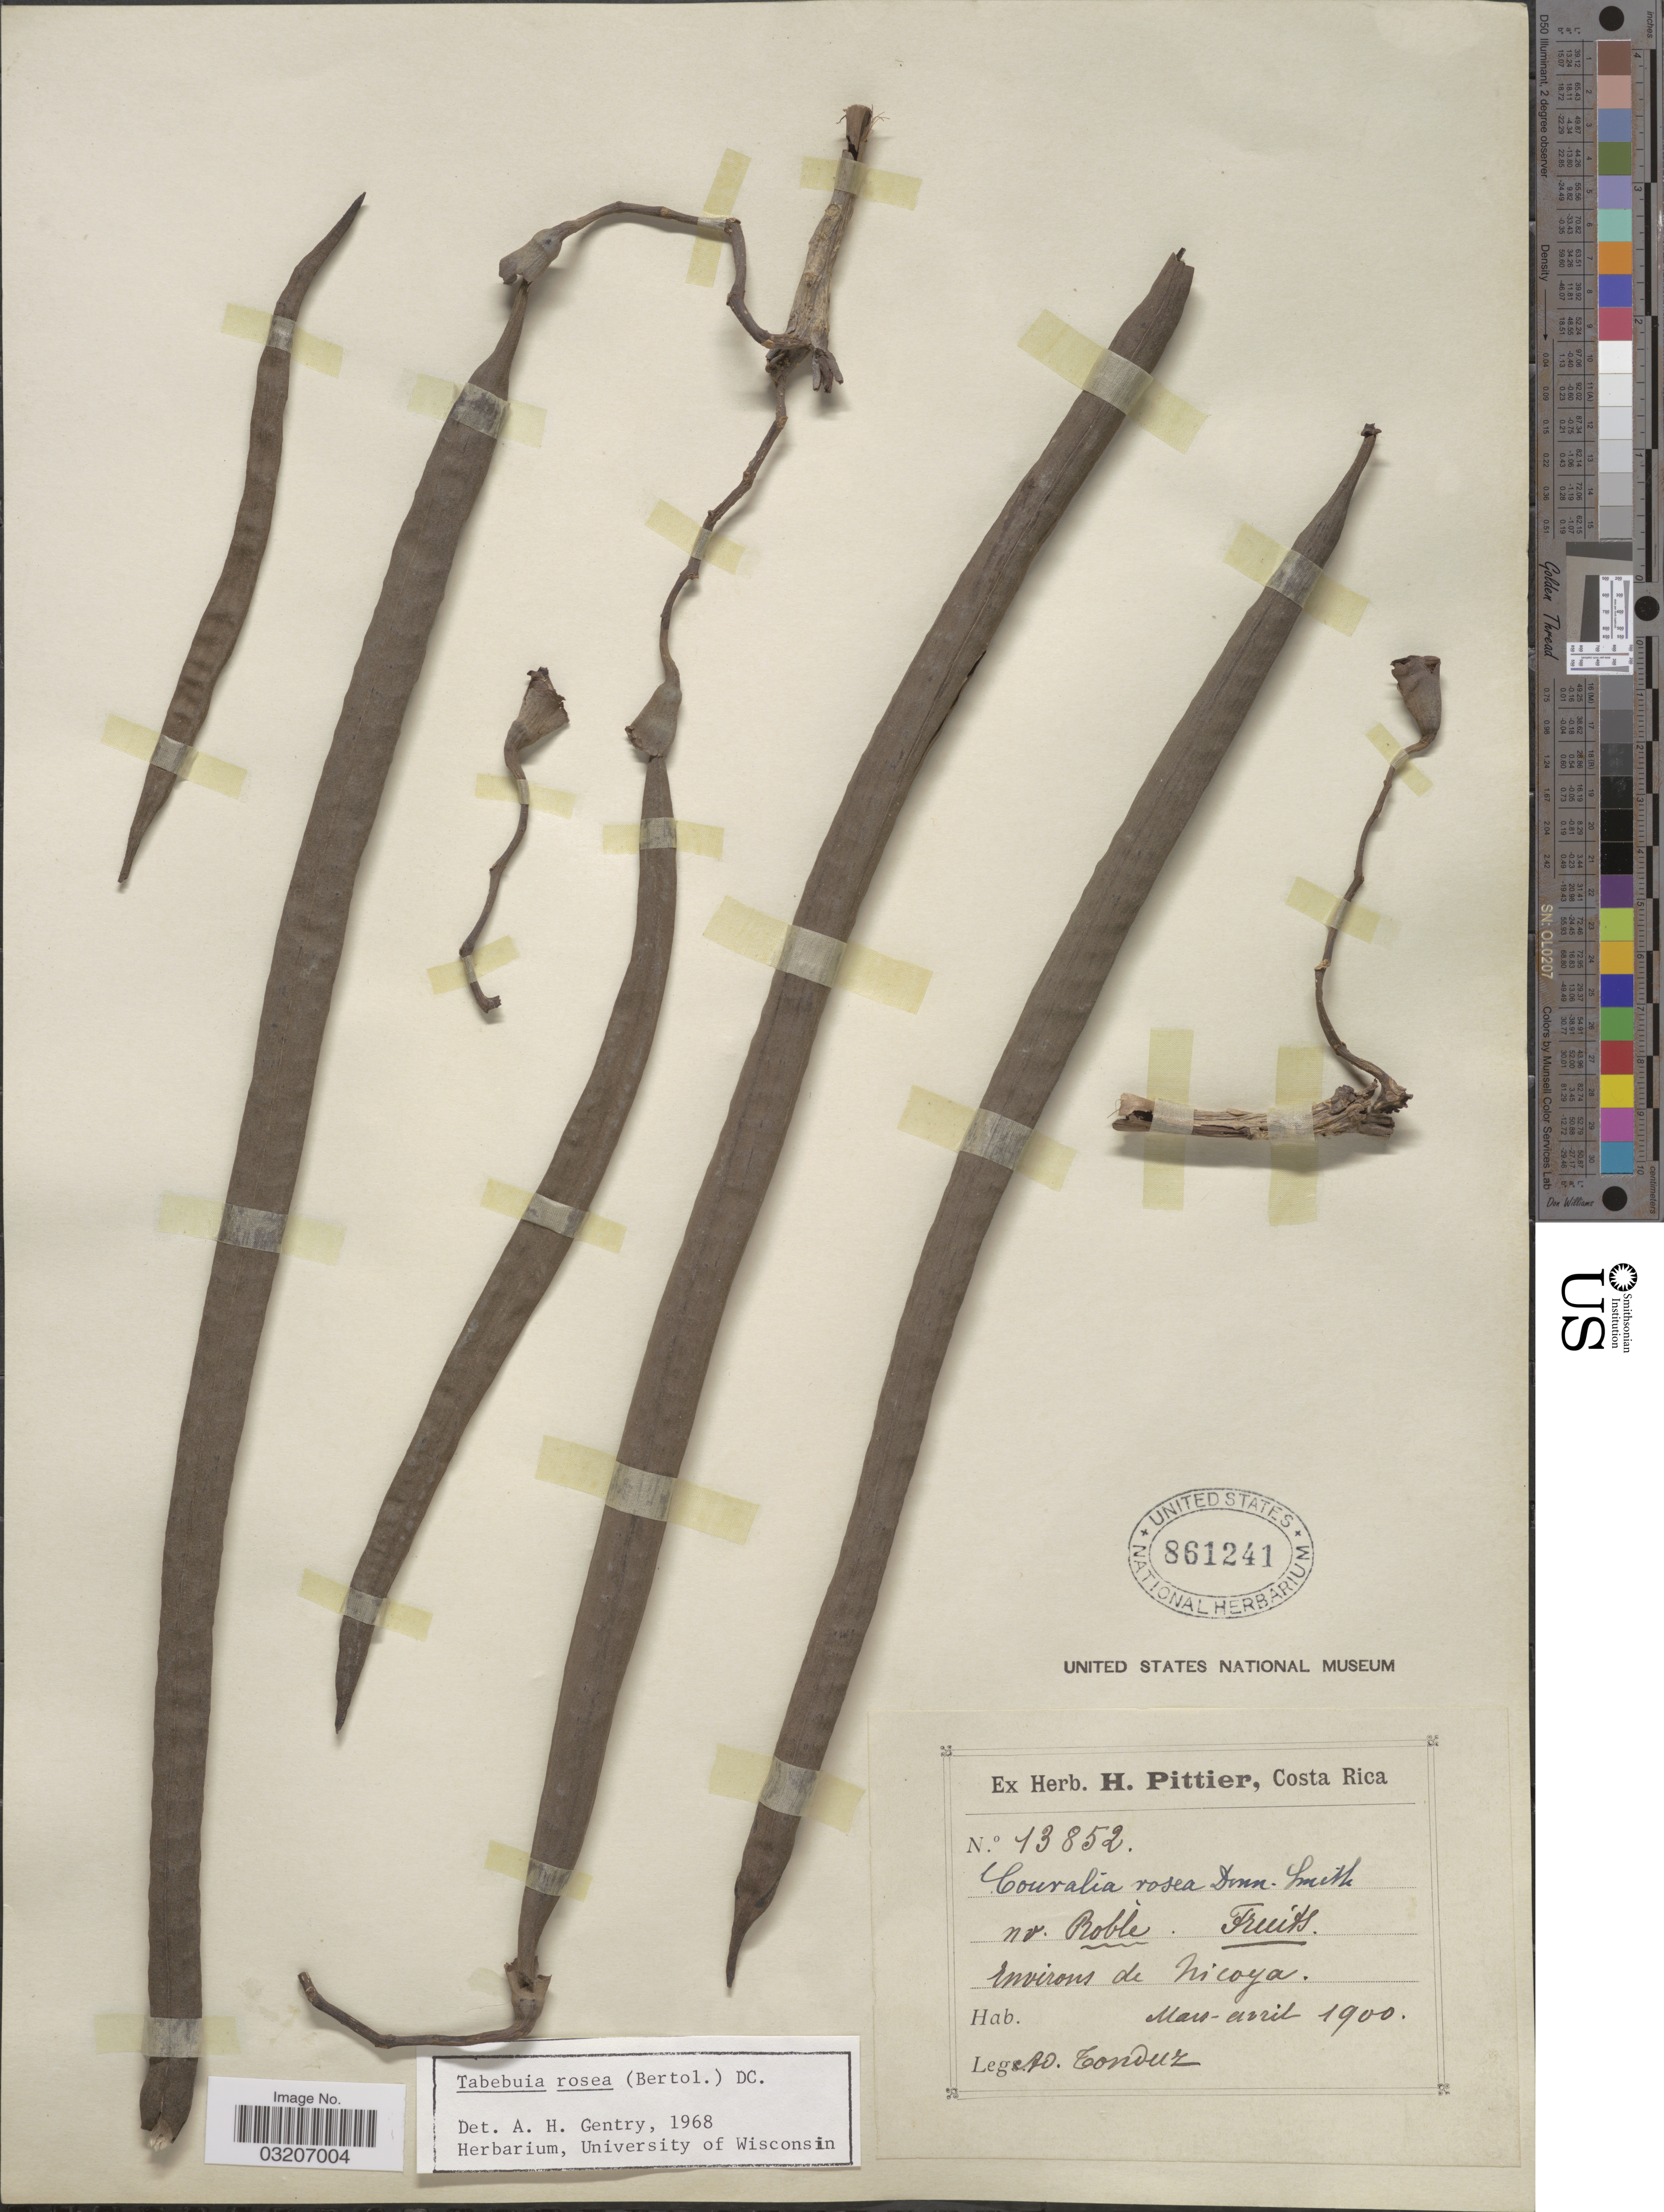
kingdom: Plantae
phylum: Tracheophyta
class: Magnoliopsida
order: Lamiales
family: Bignoniaceae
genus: Tabebuia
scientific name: Tabebuia rosea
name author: (Bertol.) DC.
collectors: A. Tonduz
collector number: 13852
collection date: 1900-03/1900-04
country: Costa Rica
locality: Environs de Nicoya.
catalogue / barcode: US 861241